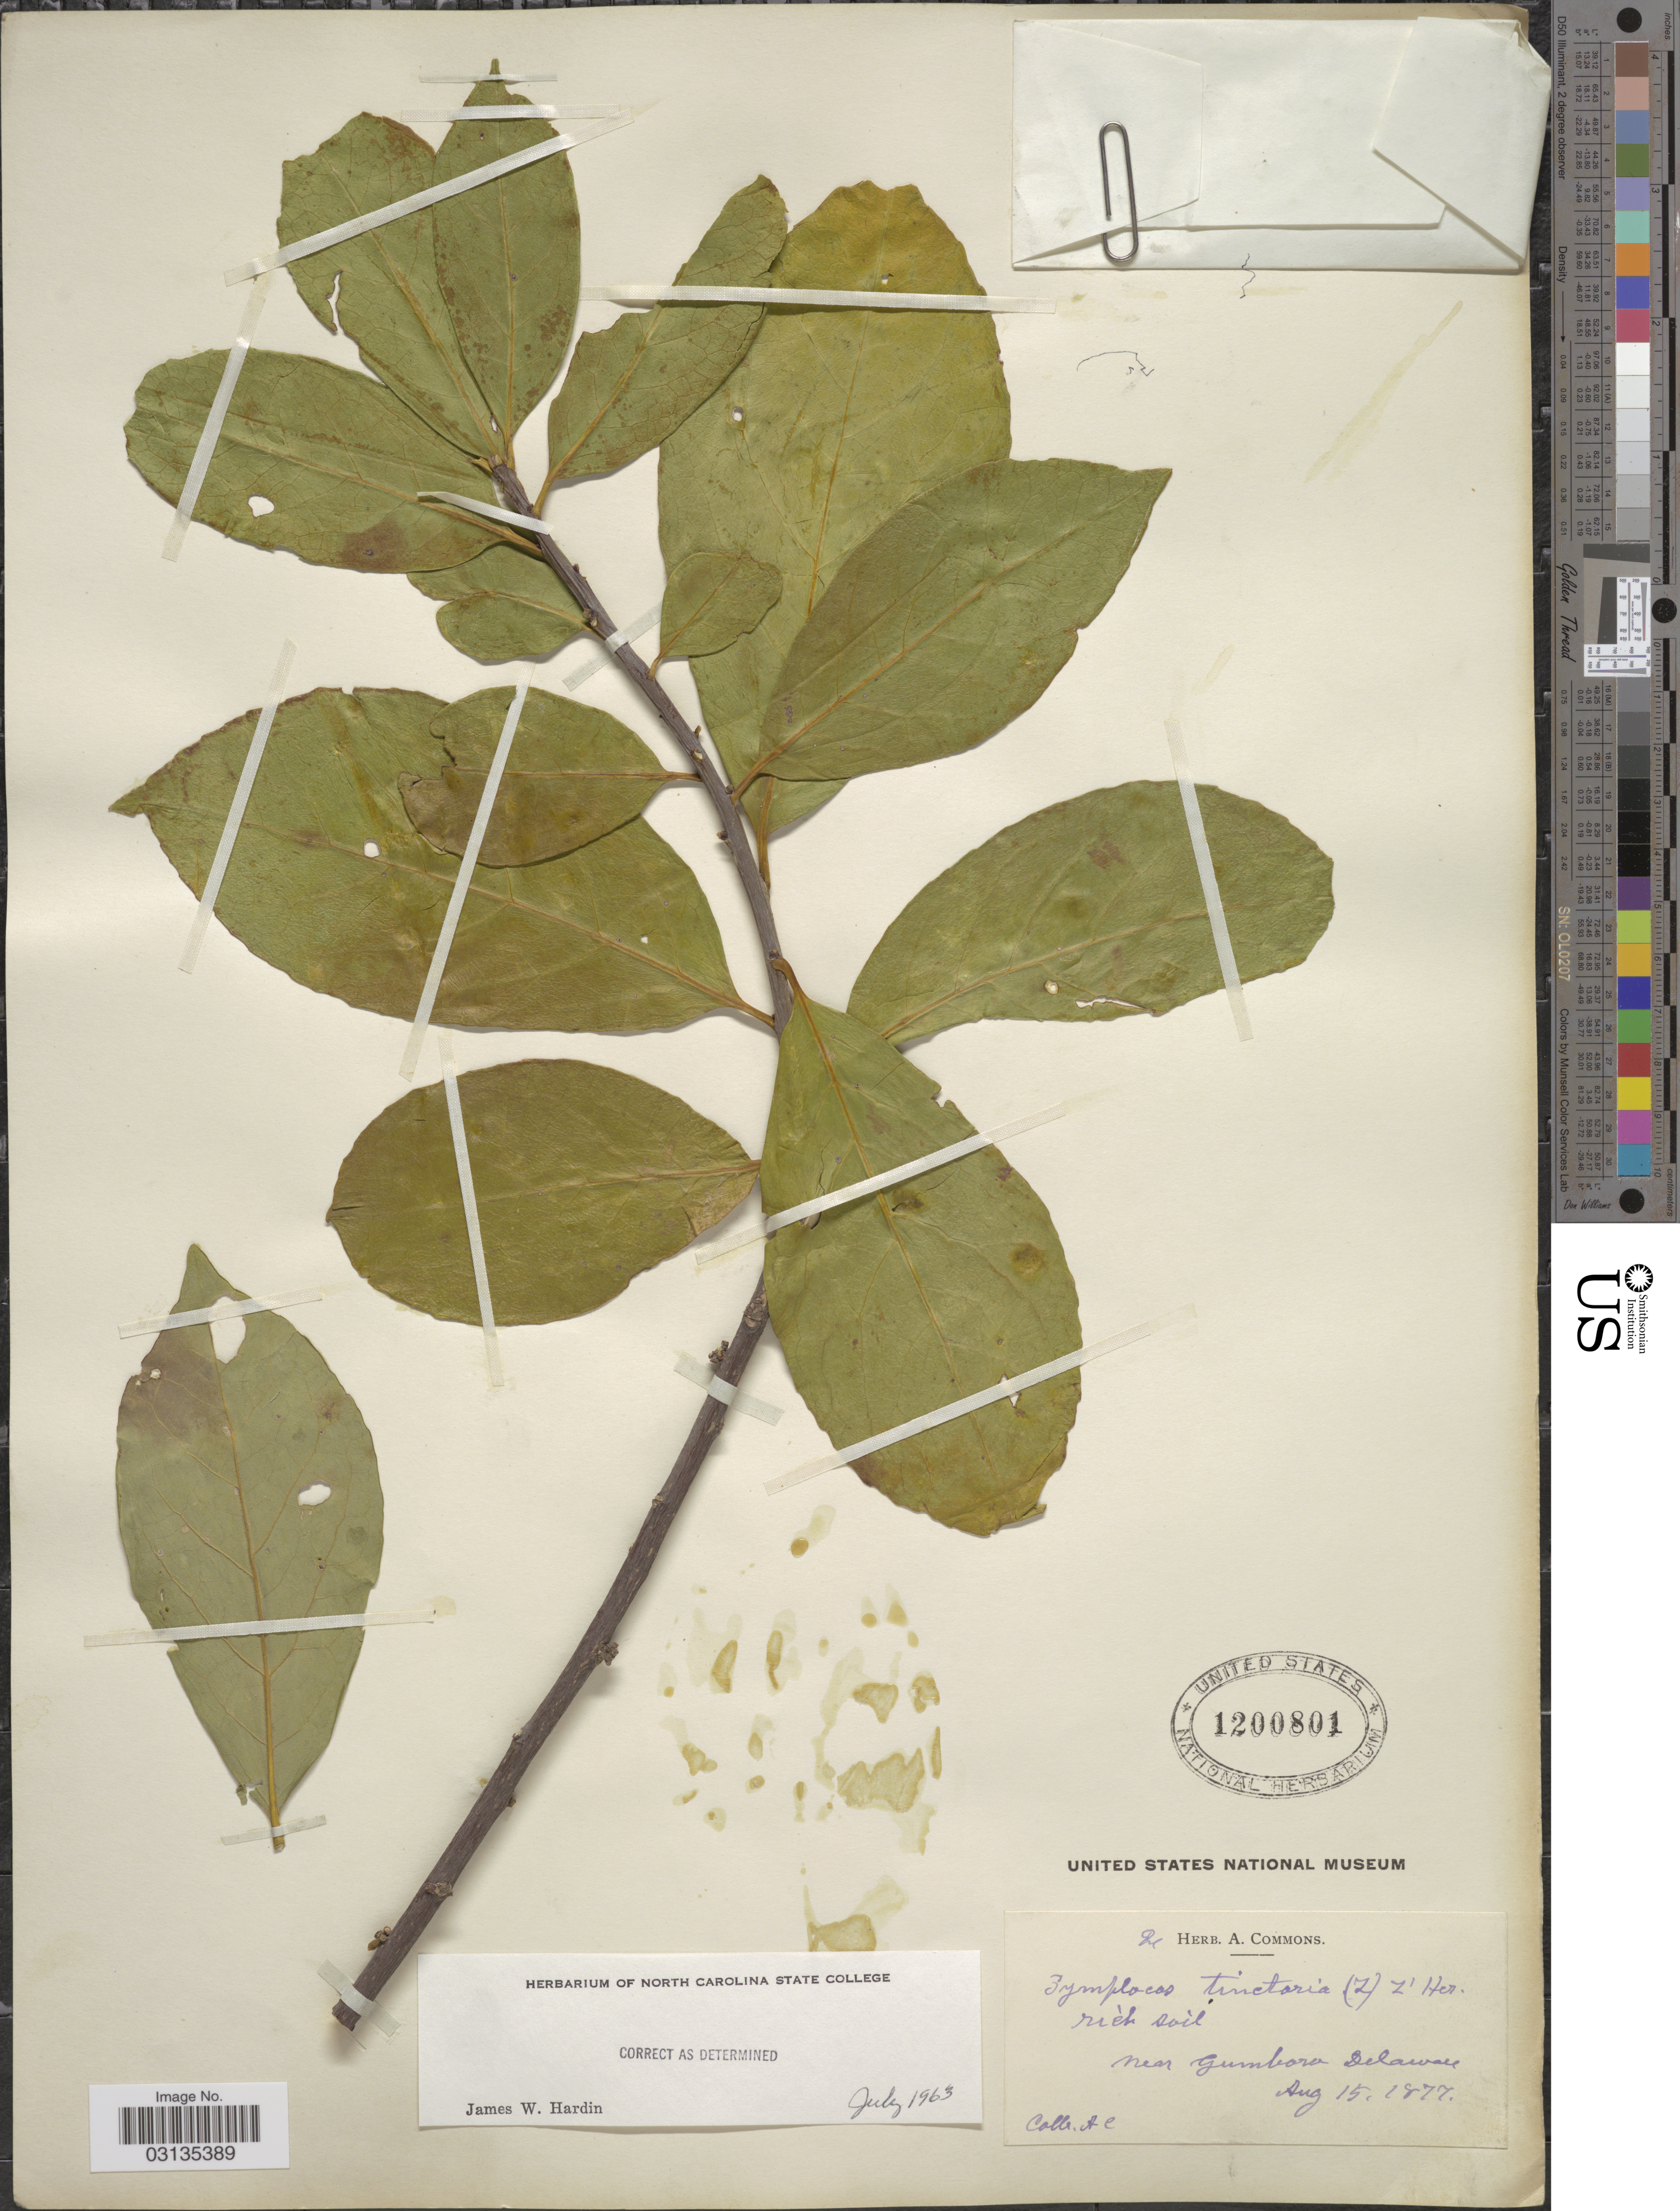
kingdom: Plantae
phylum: Tracheophyta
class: Magnoliopsida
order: Ericales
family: Symplocaceae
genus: Symplocos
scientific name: Symplocos tinctoria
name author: (L.) L'Hér.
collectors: A. Commons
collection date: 1877-08-15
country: United States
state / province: Delaware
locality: Near Gumbora.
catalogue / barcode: US 1200801